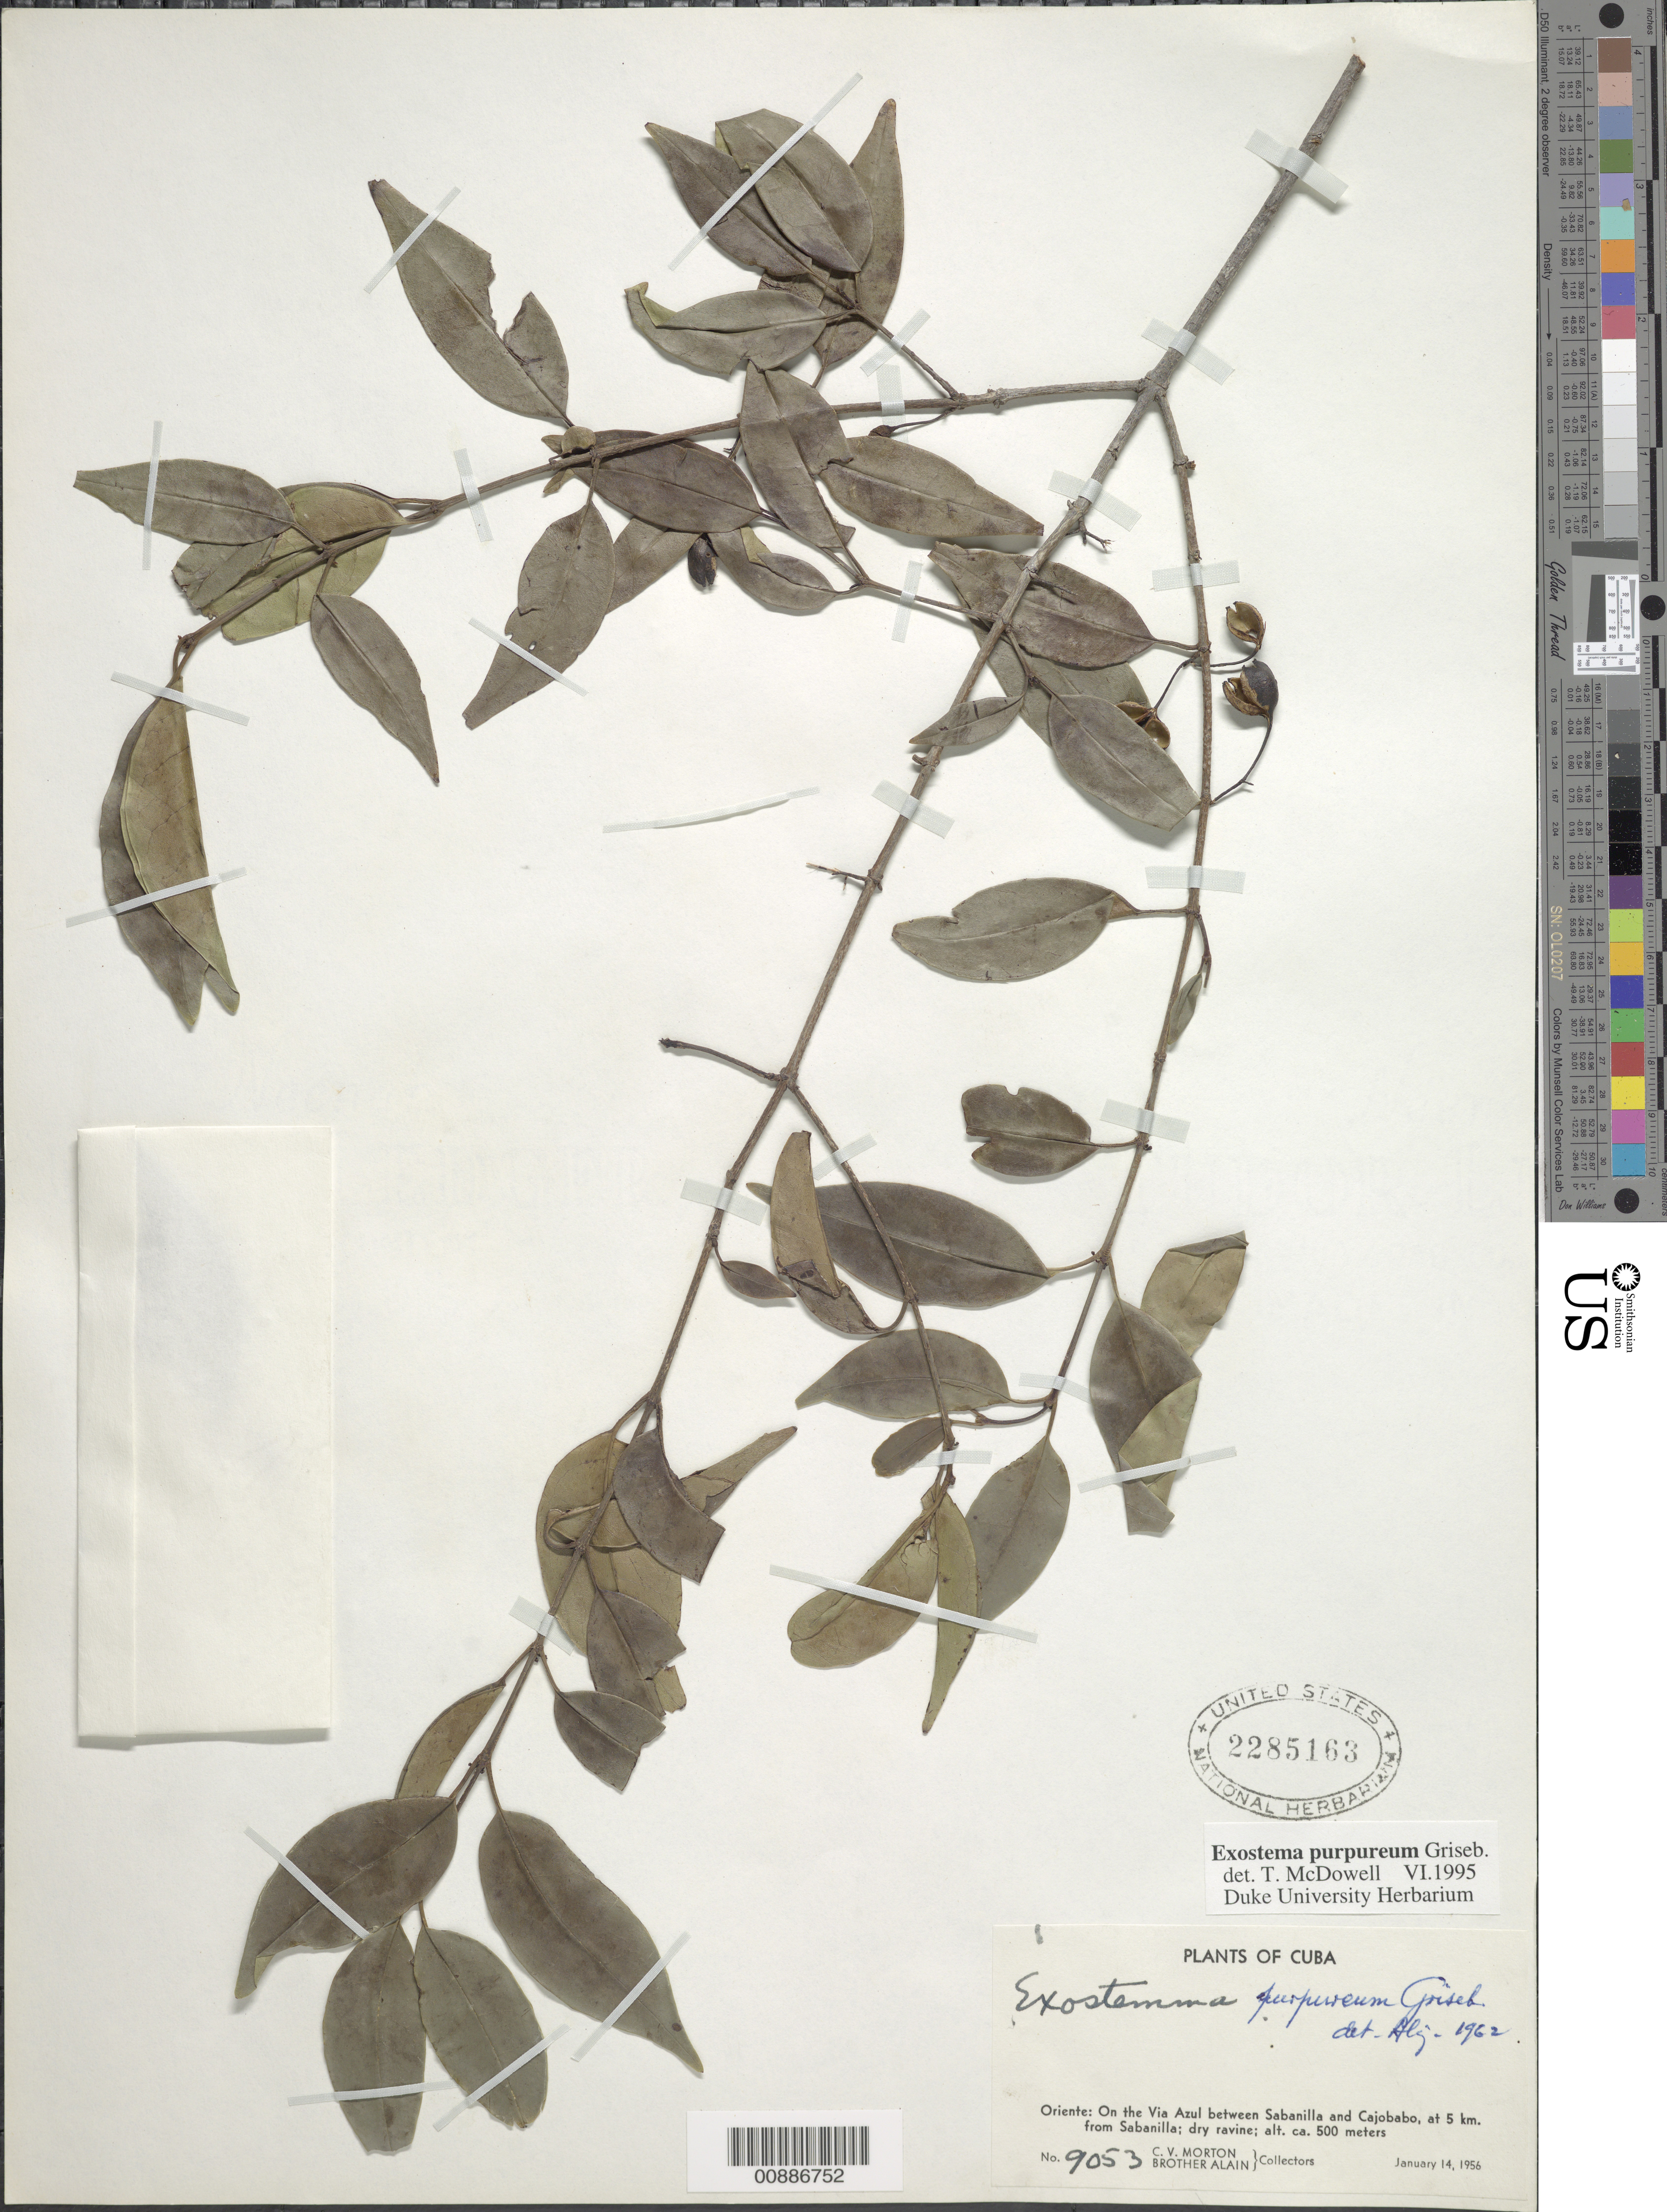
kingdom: Plantae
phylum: Tracheophyta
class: Magnoliopsida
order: Gentianales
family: Rubiaceae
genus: Exostema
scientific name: Exostema purpureum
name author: Griseb.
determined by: Liogier, Alain H.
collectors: C. V. Morton & A. H. Liogier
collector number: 9053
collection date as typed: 14 Jan 1956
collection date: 1956-01-14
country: Cuba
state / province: Oriente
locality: On the Via Azul between Sabanilla and Cajobabo, at 5 km from Sabanilla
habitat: Dry ravine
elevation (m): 500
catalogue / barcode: US 2285163